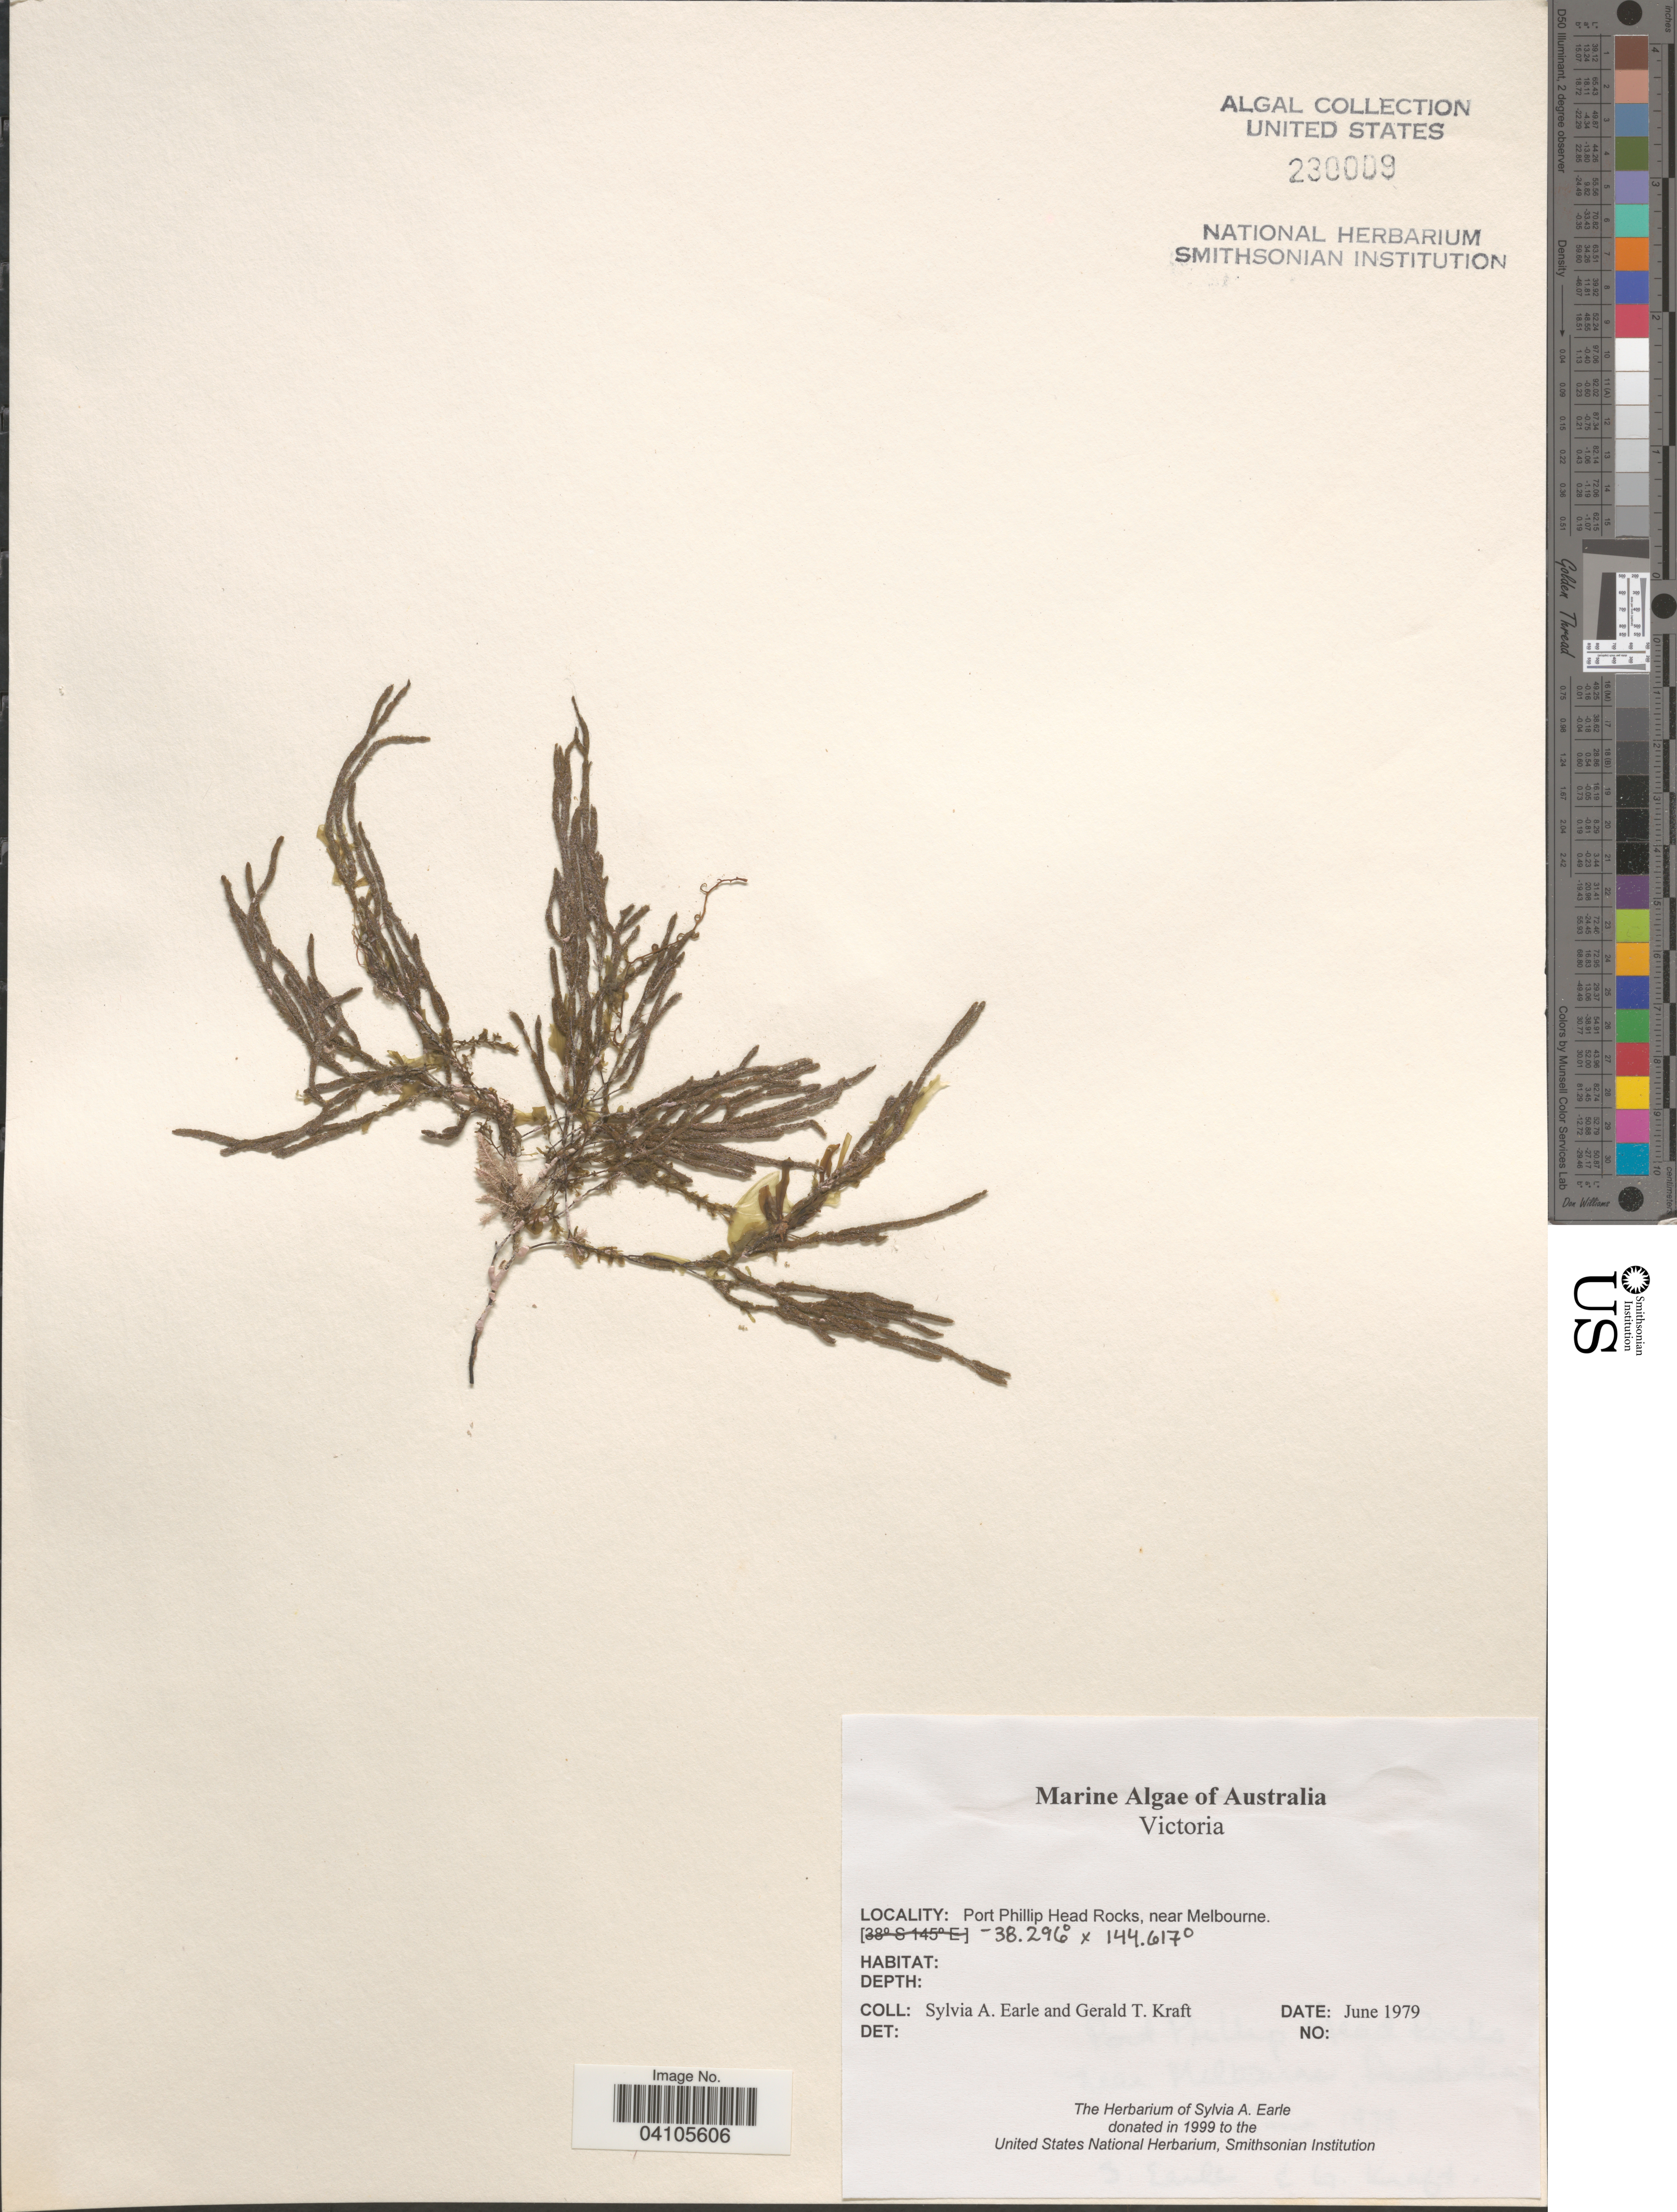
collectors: S. A. Earle & G. T. Kraft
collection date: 1979-06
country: Australia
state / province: Victoria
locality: Victoria. Port Phillip Head Rocks, near Melbourne.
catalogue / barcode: US 230009